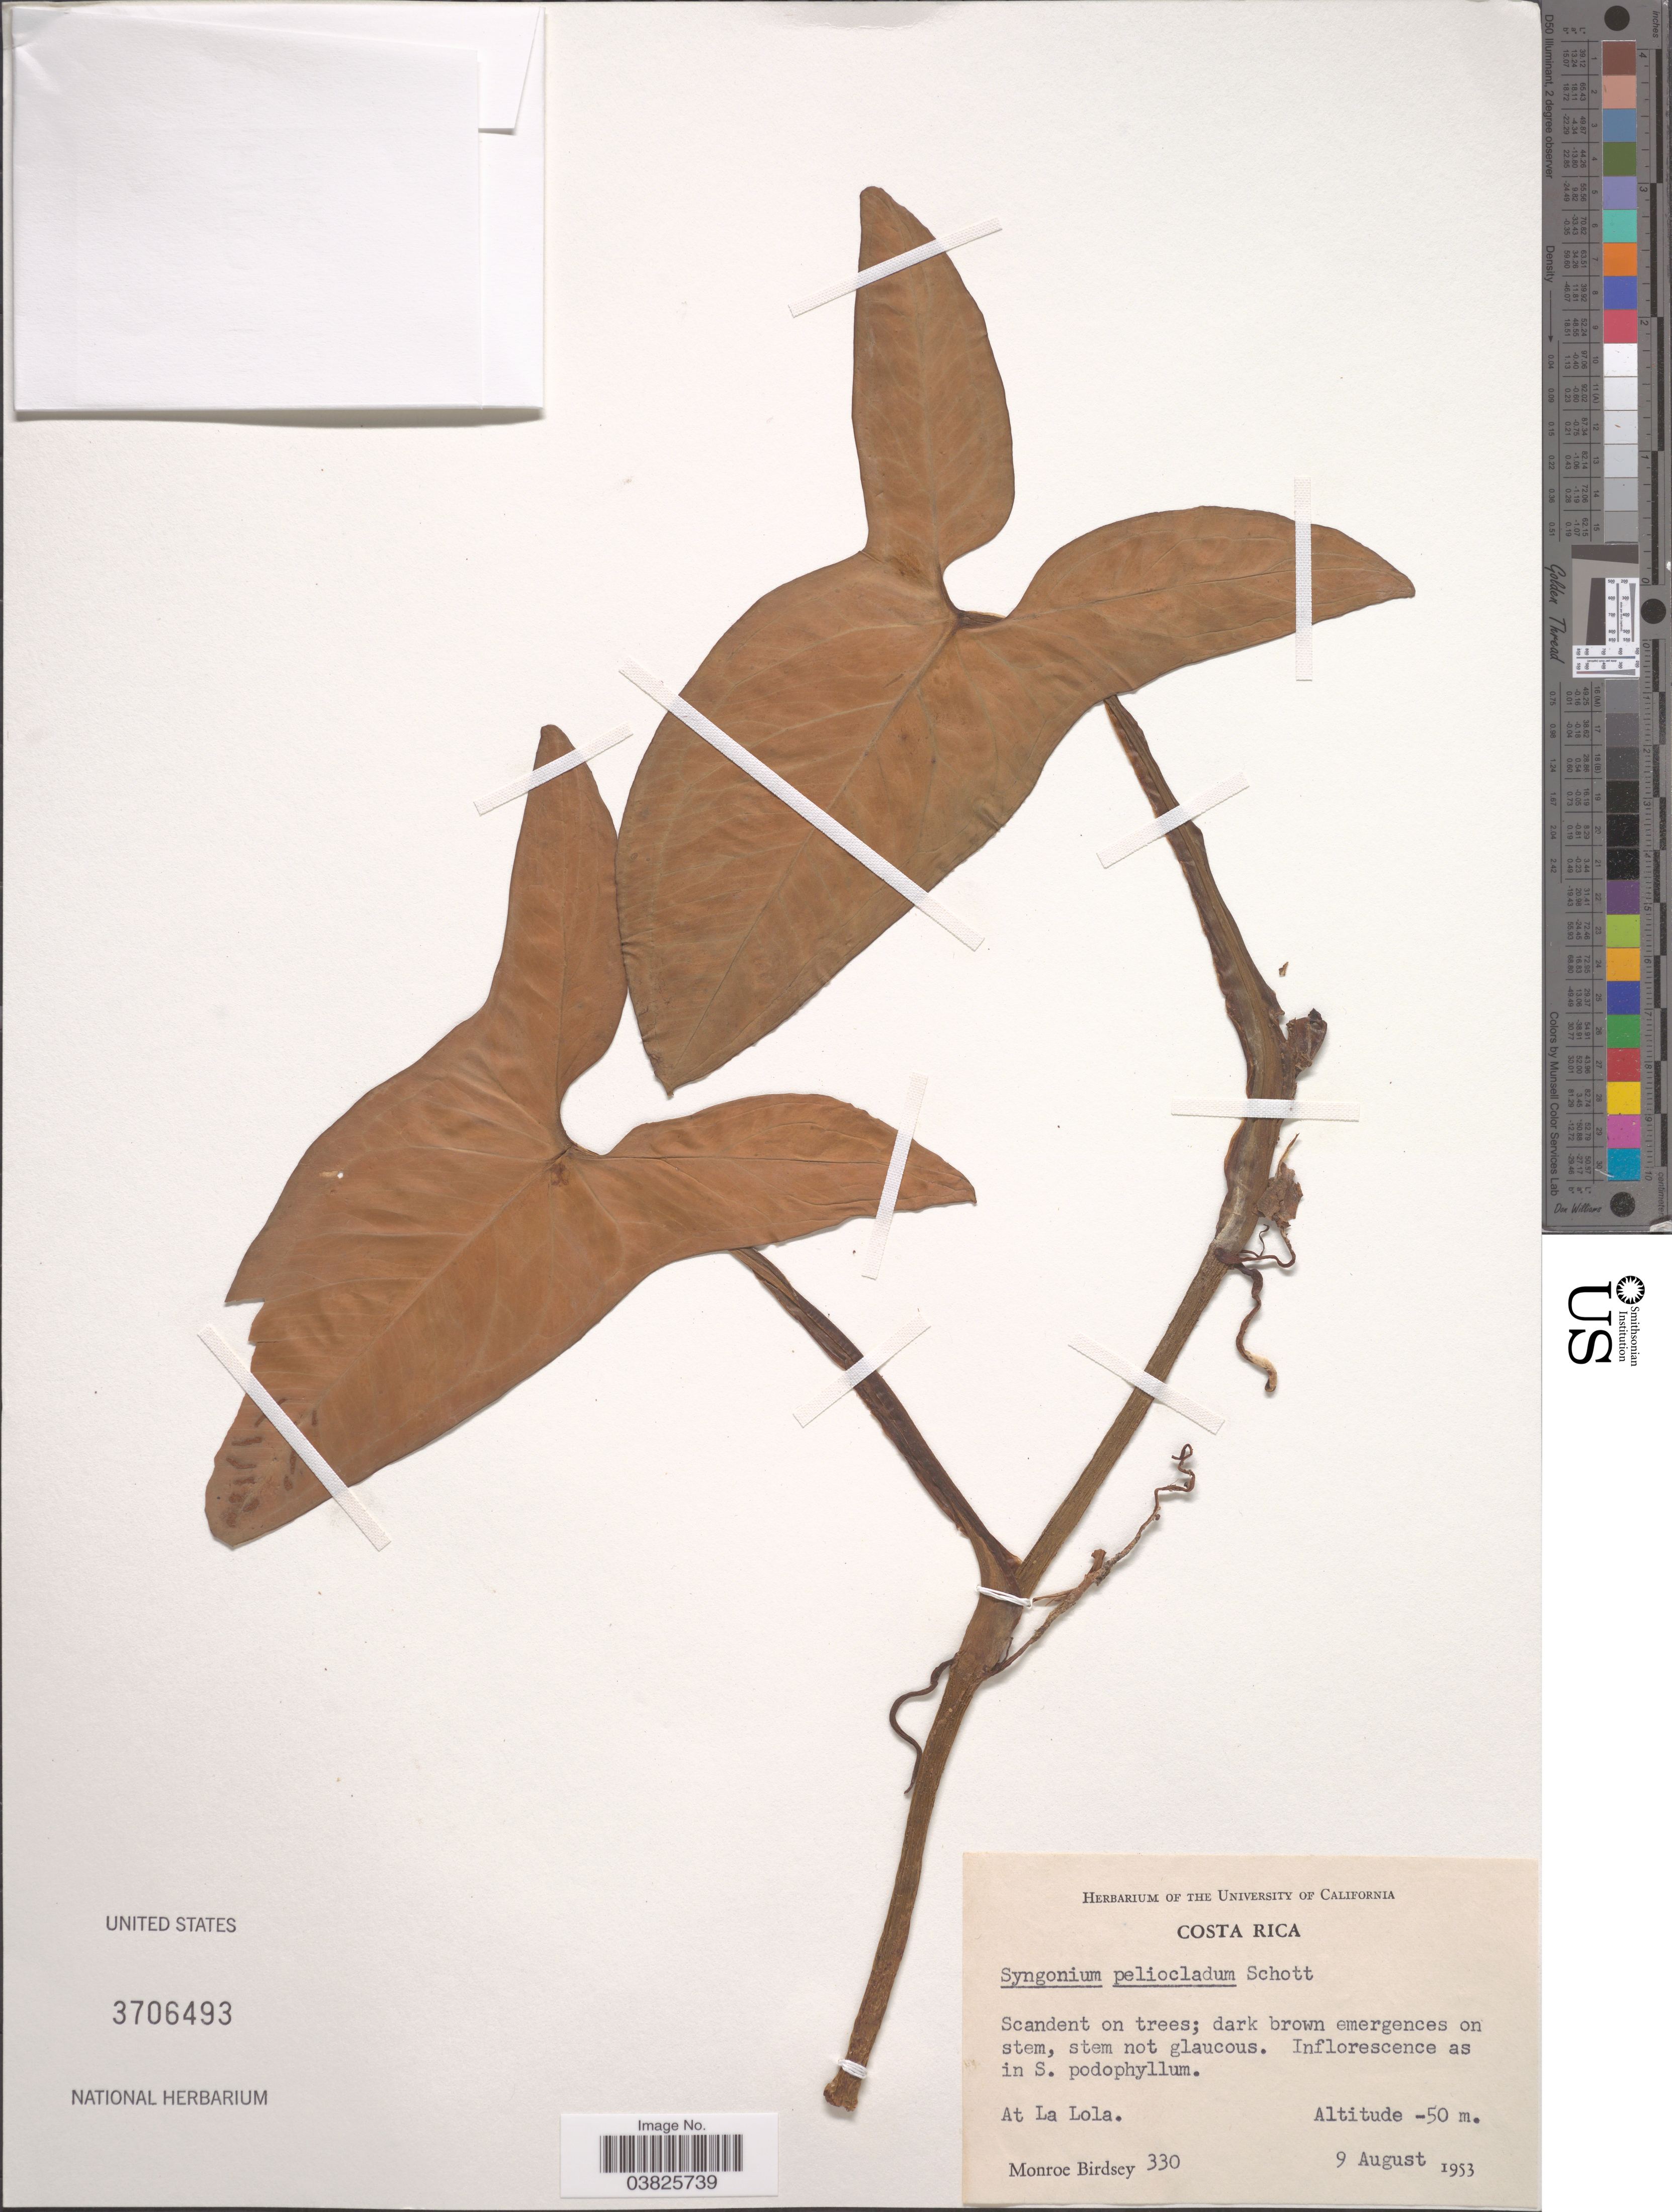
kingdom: Plantae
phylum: Tracheophyta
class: Liliopsida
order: Alismatales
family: Araceae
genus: Syngonium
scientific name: Syngonium podophyllum var. peliocladum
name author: (Schott) Croat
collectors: M. Birdsey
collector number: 330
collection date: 1953-08-09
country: Costa Rica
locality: At La Lola.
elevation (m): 50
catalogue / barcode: US 3706493